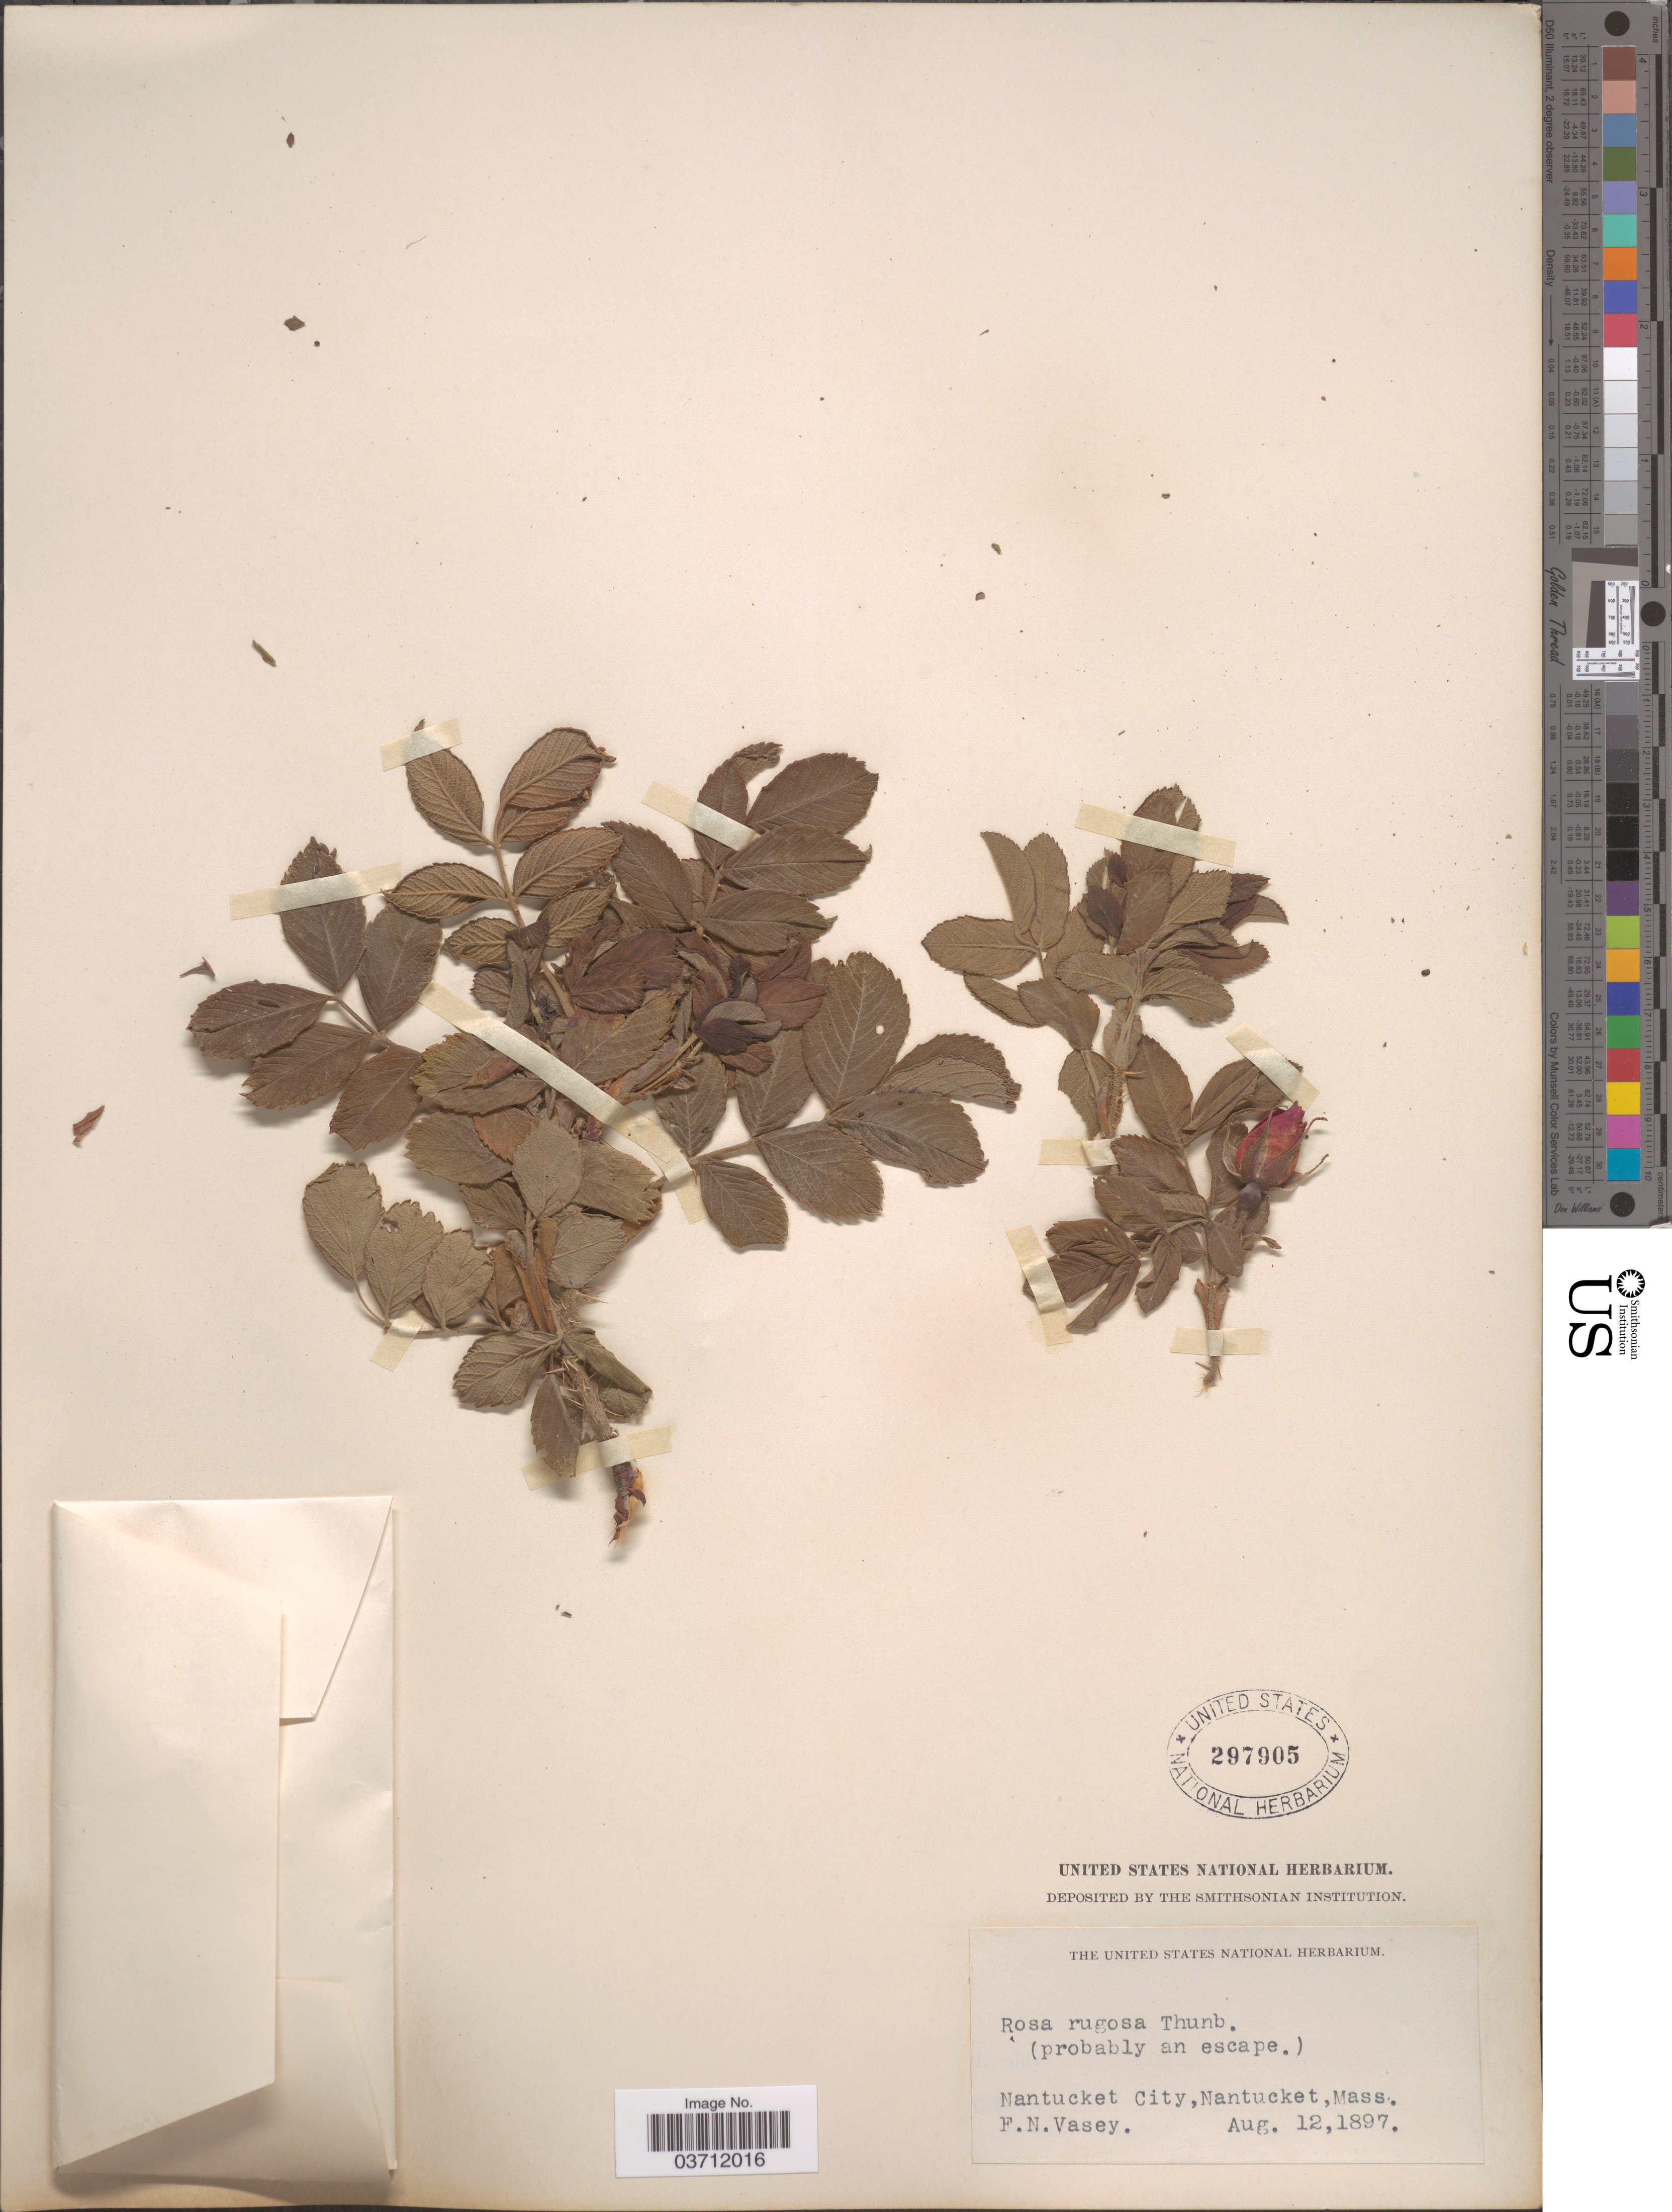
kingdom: Plantae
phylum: Tracheophyta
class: Magnoliopsida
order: Rosales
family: Rosaceae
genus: Rosa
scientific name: Rosa rugosa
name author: Thunb.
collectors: F. N. Vasey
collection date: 1897-08-12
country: United States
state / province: Massachusetts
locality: Nantucket City, Nantucket.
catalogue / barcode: US 297905